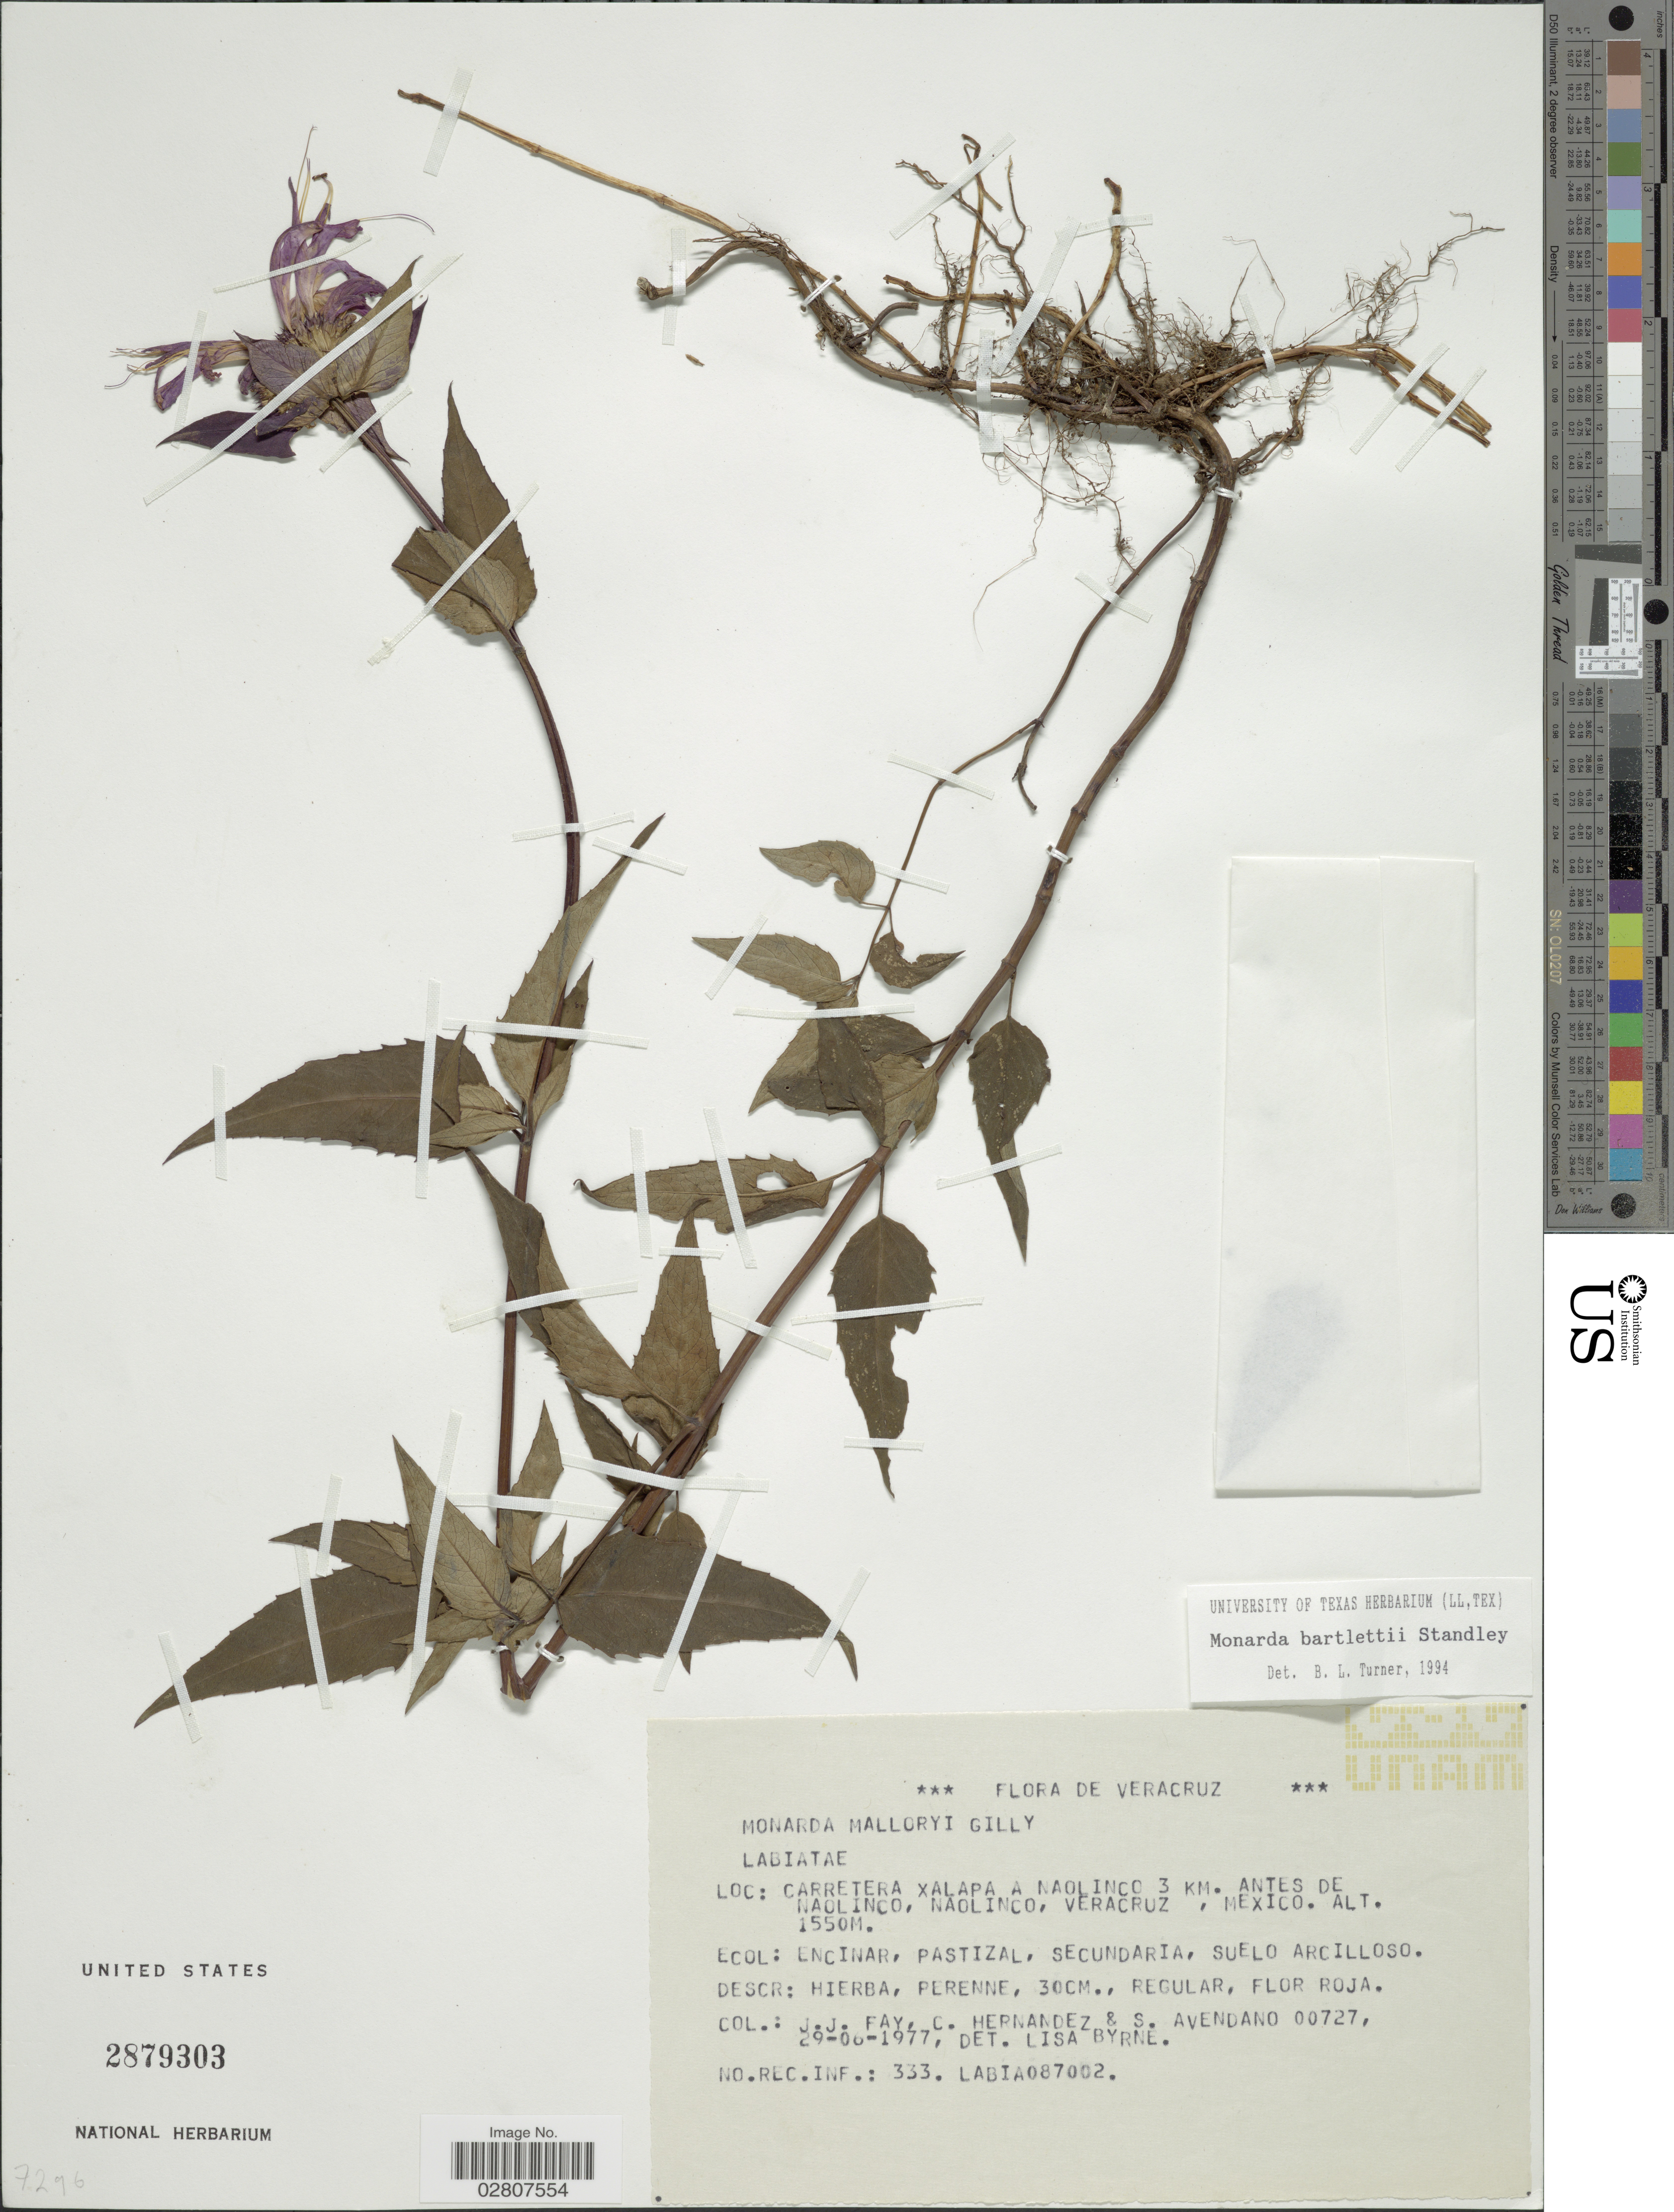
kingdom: Plantae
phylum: Tracheophyta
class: Magnoliopsida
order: Lamiales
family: Lamiaceae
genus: Monarda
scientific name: Monarda pringlei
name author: Fernald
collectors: J. Fay, C. Hernandez & S. Avendano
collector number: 00727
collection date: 1977-06-29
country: Mexico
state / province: Veracruz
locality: Carretera Xalapa a Naolinco 3 Km. antes de Naolinco, Naolinco, Veracruz.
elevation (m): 1550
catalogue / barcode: US 2879303